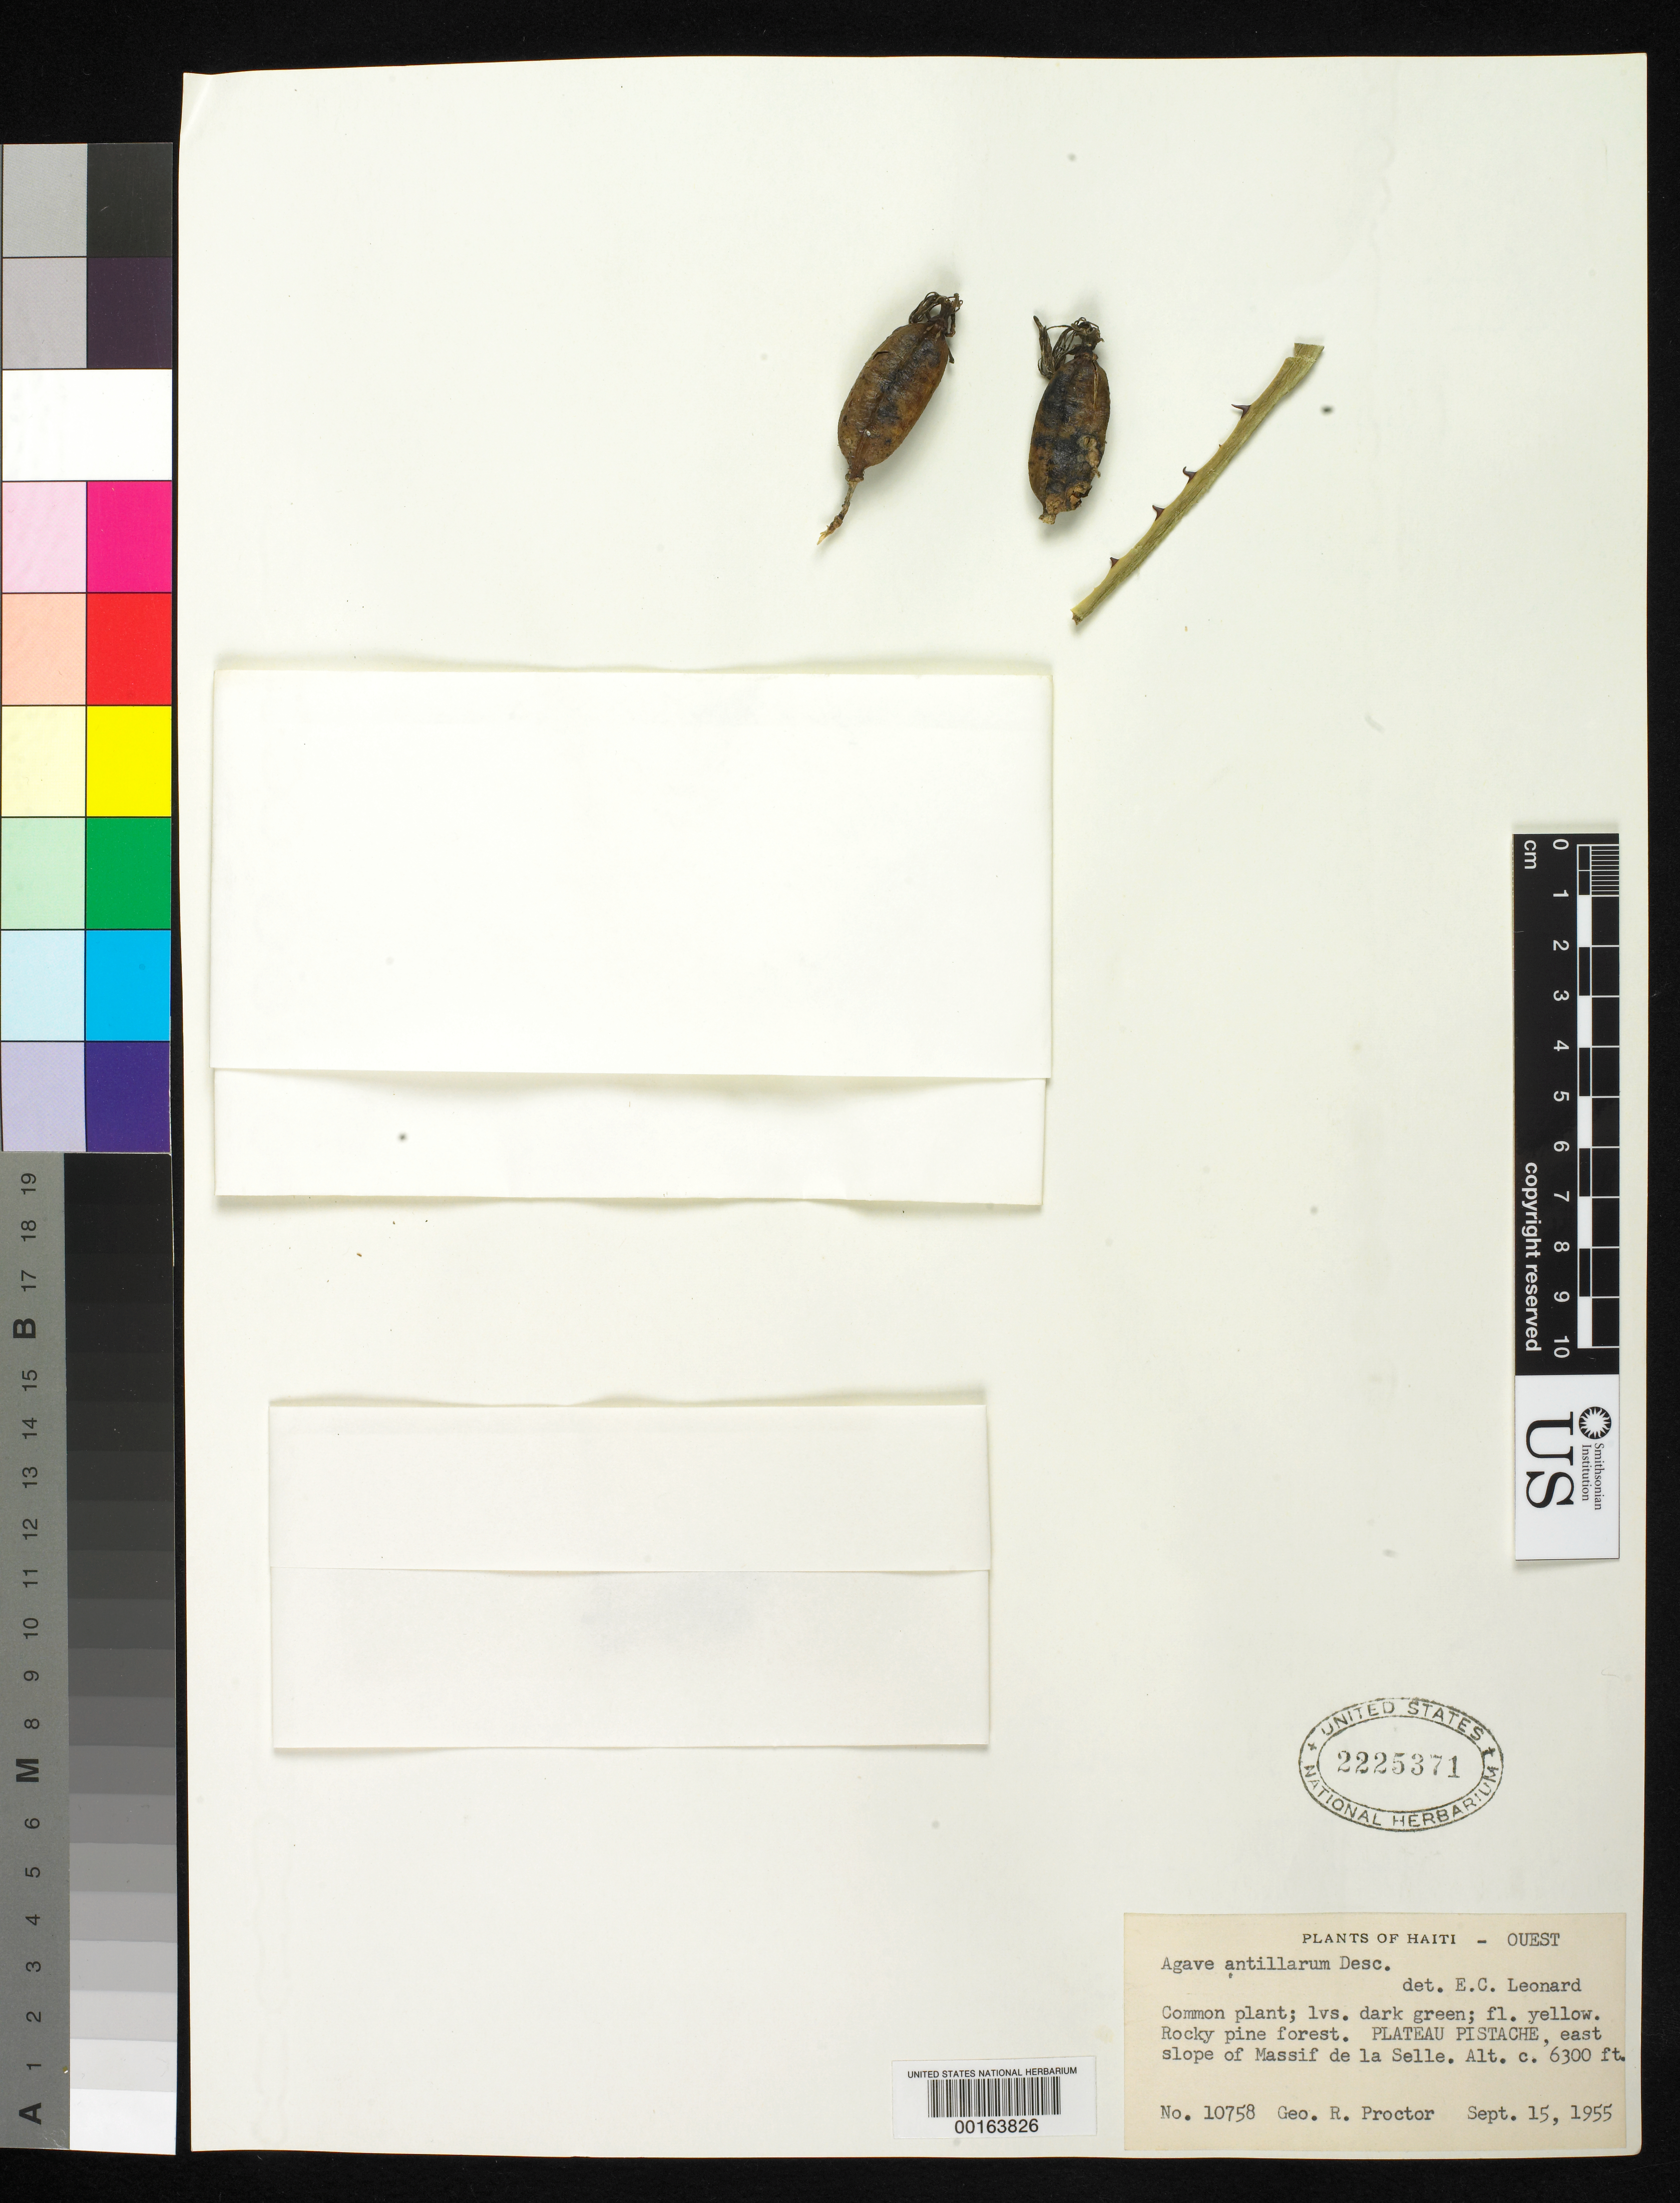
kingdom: Plantae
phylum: Tracheophyta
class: Liliopsida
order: Asparagales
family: Asparagaceae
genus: Agave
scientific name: Agave antillarum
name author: Descourt.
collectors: G. R. Proctor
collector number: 10758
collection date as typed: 15 Sep 1955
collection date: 1955-09-15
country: Haiti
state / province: Ouest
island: Hispaniola Island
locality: Plateau pistache, e slope of massif de la selle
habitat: Rocky pine forest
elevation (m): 1920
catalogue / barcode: US 2225371